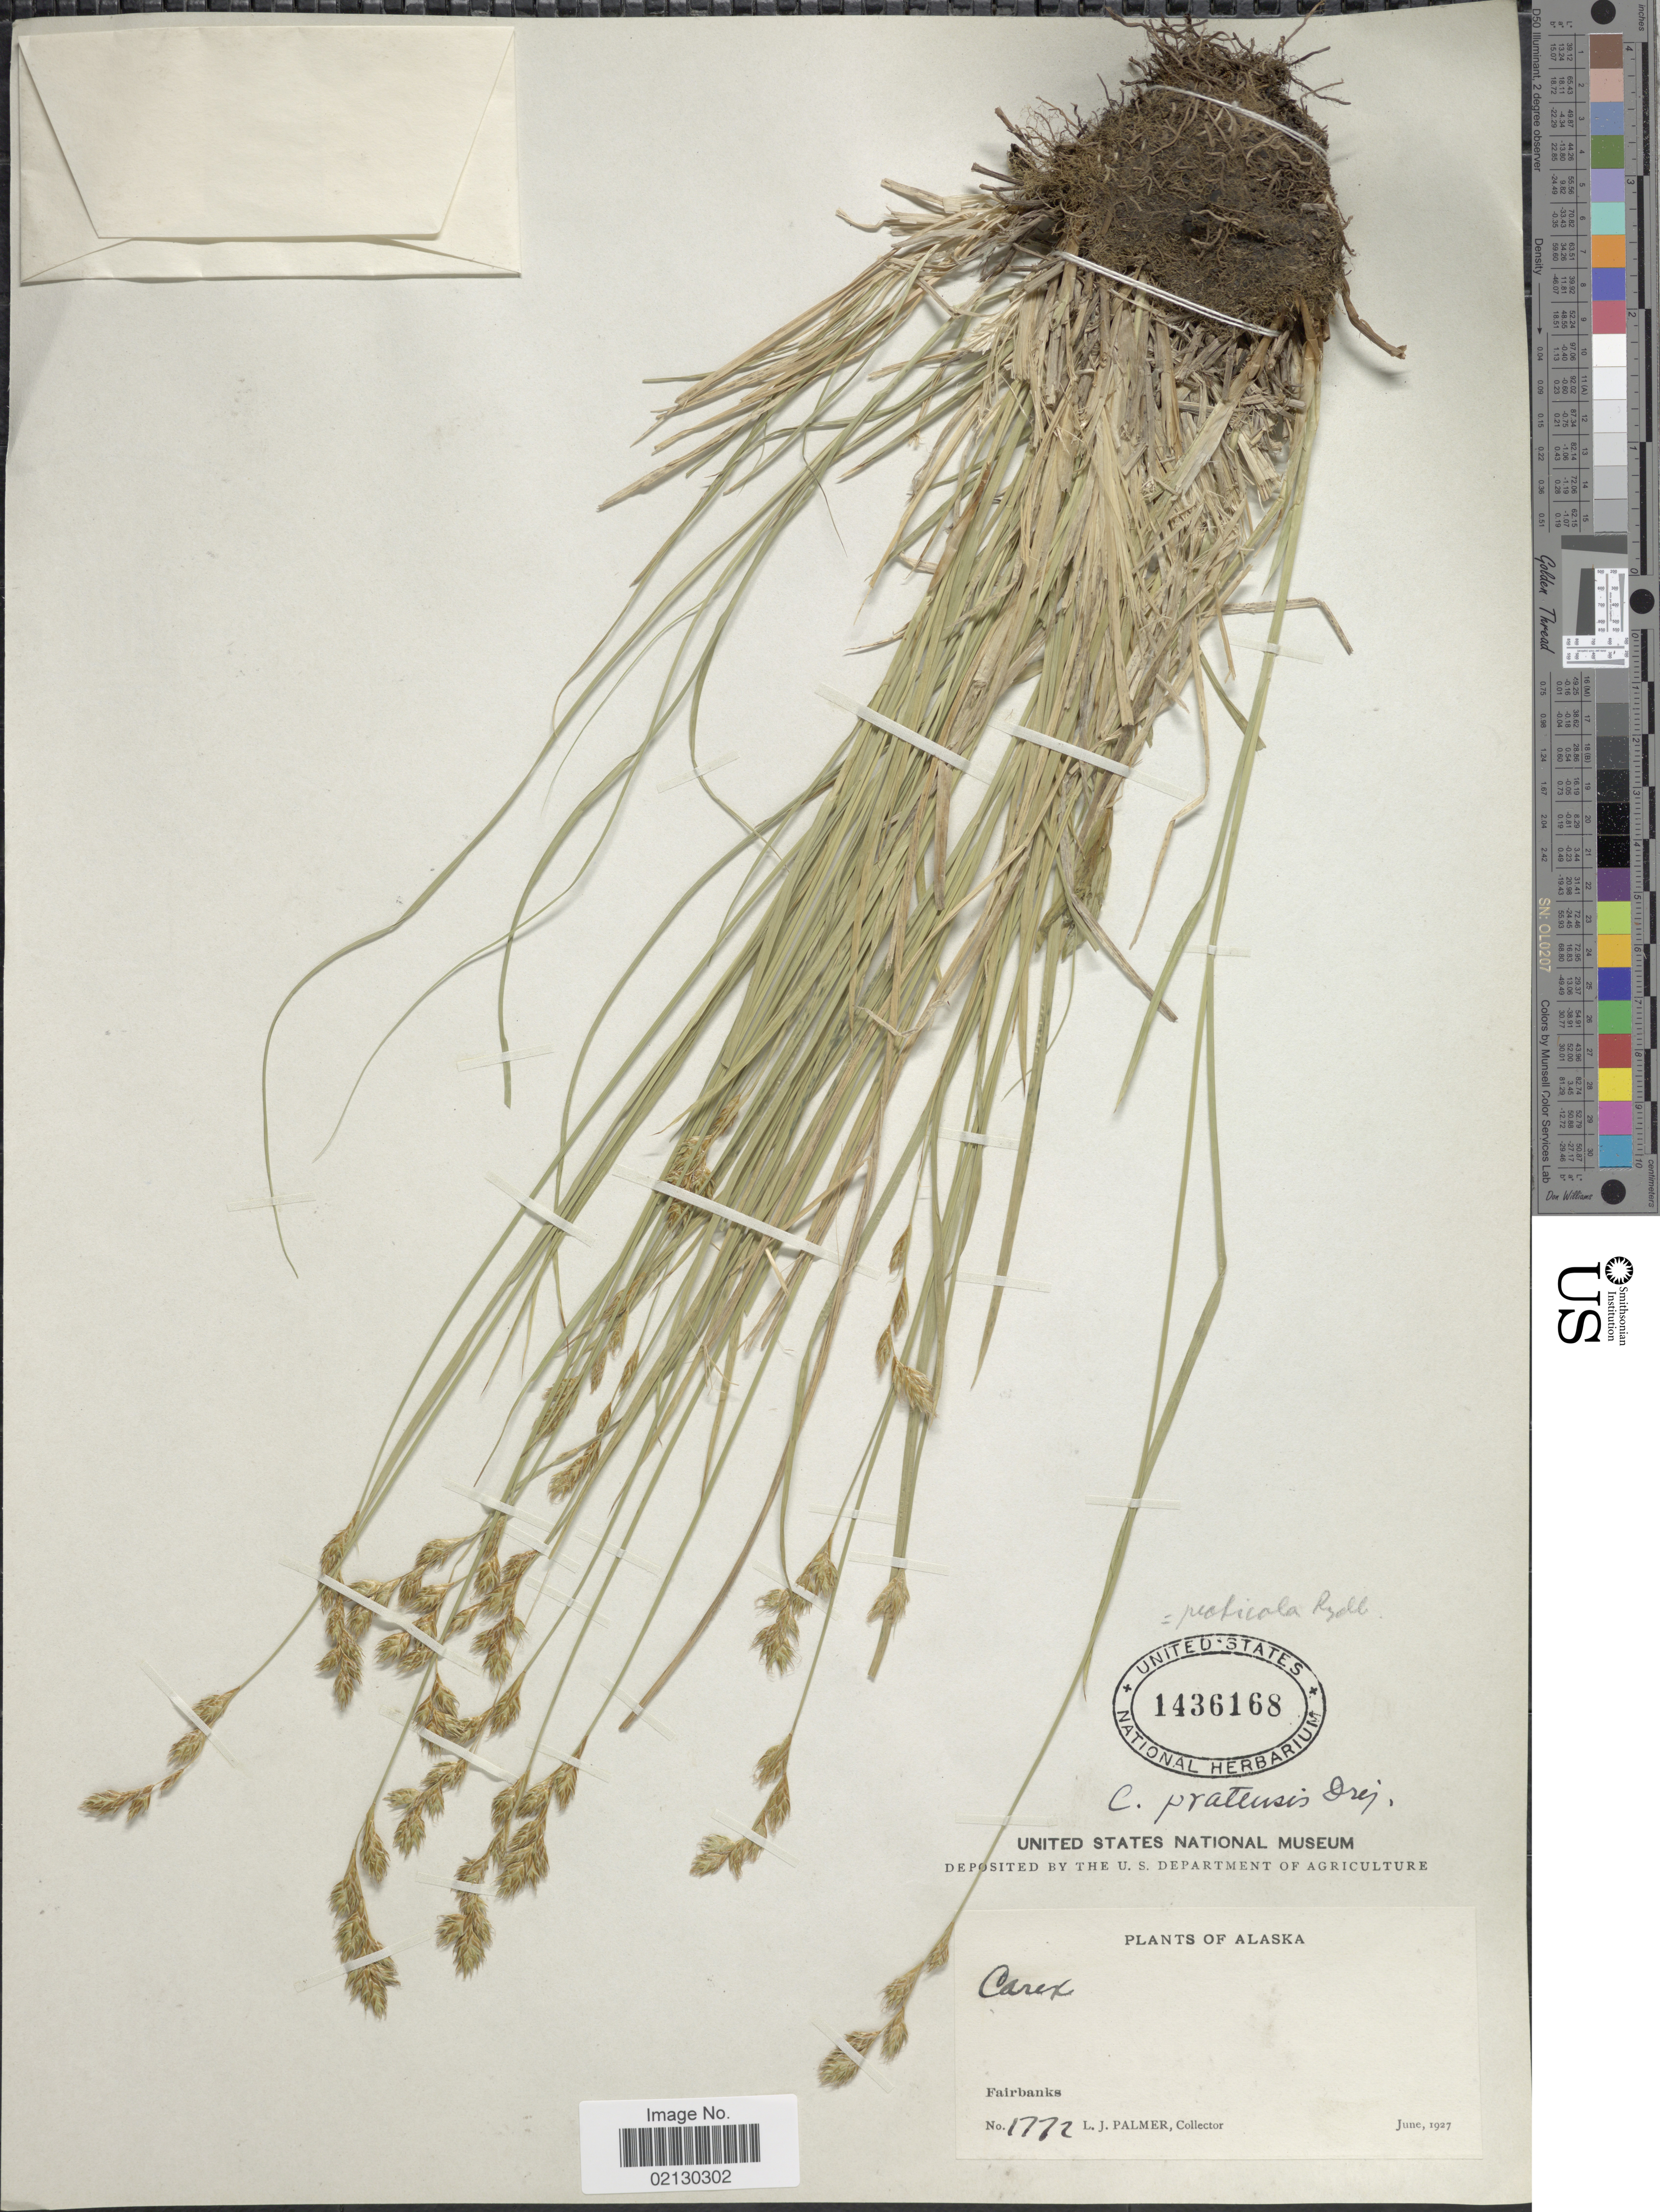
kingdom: Plantae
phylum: Tracheophyta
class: Liliopsida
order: Poales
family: Cyperaceae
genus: Carex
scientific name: Carex praticola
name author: Rydb.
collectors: L. J. Palmer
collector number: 1772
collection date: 1927-06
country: United States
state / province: Alaska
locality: Fairbanks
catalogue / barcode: US 1436168